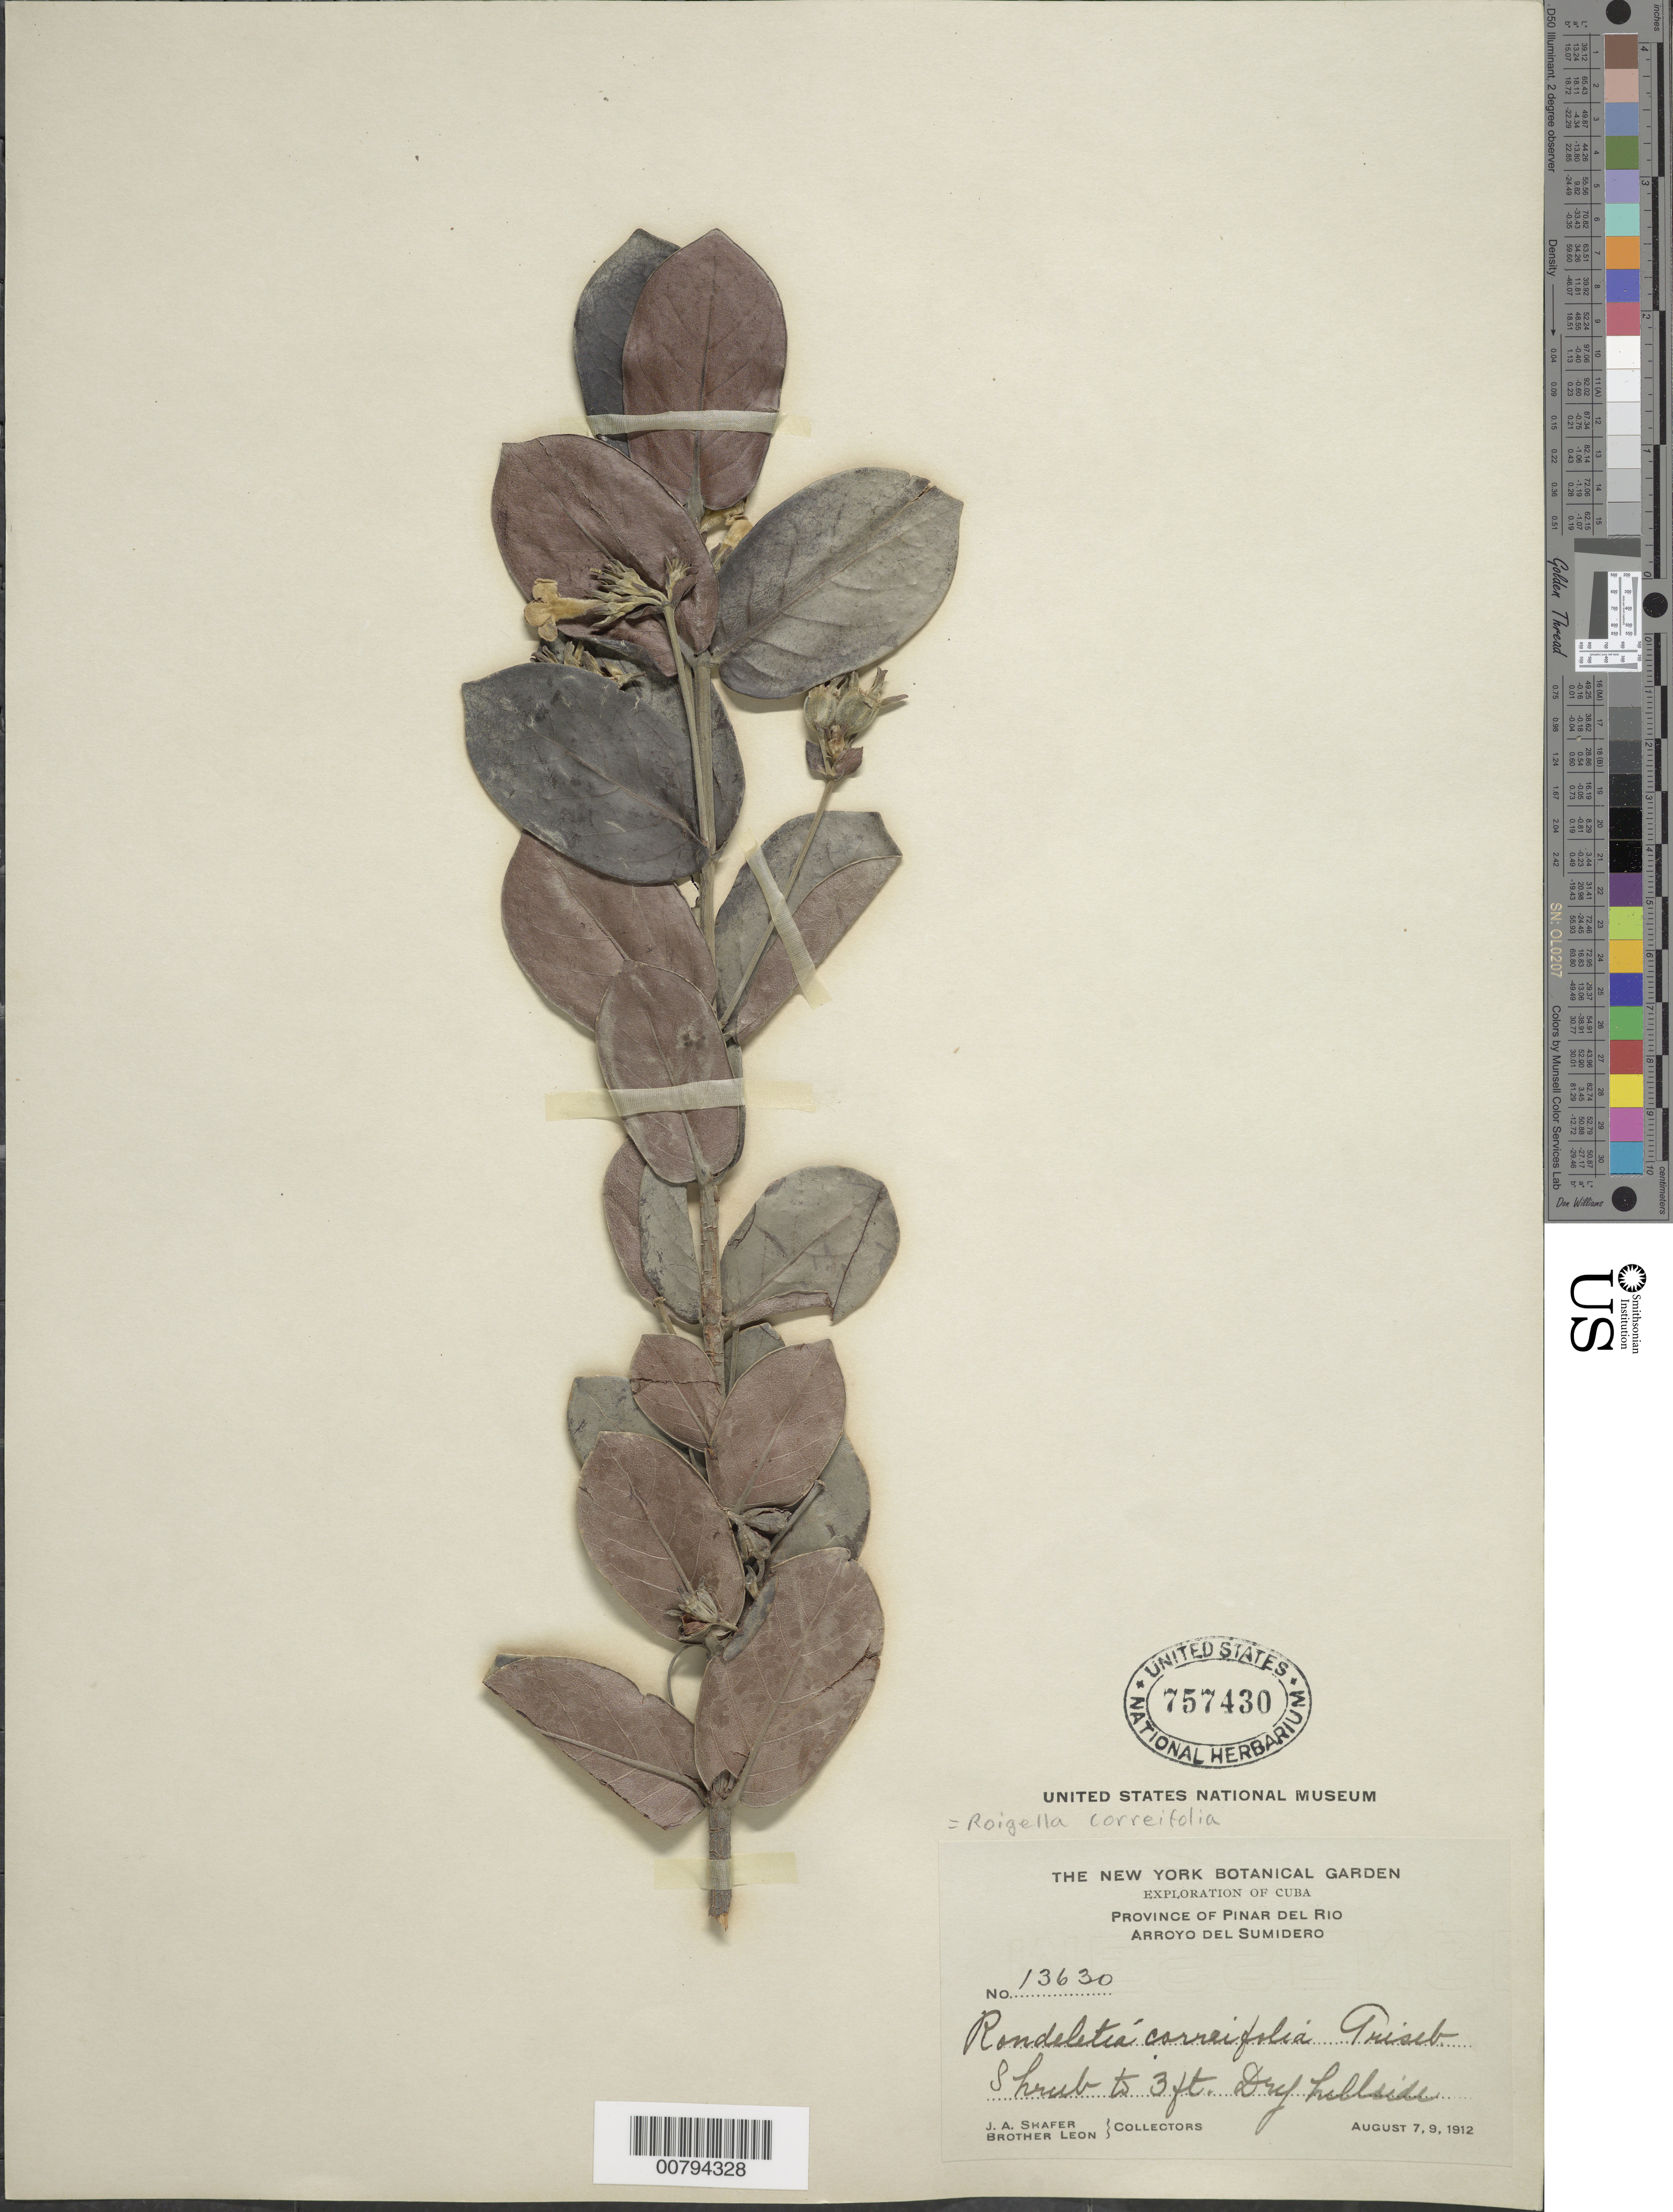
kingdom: Plantae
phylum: Tracheophyta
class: Magnoliopsida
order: Gentianales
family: Rubiaceae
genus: Roigella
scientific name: Roigella correifolia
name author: (Griseb.) Borhidi & Fernández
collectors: J. A. Shafer & Bro. León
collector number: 13630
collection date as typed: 07 Aug 1912 and 09 Aug 1912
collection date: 1912-08-07,1912-08-09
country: Cuba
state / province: Pinar del Río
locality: Ayyoyo del Sumidero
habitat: Dry hillsides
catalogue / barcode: US 757430